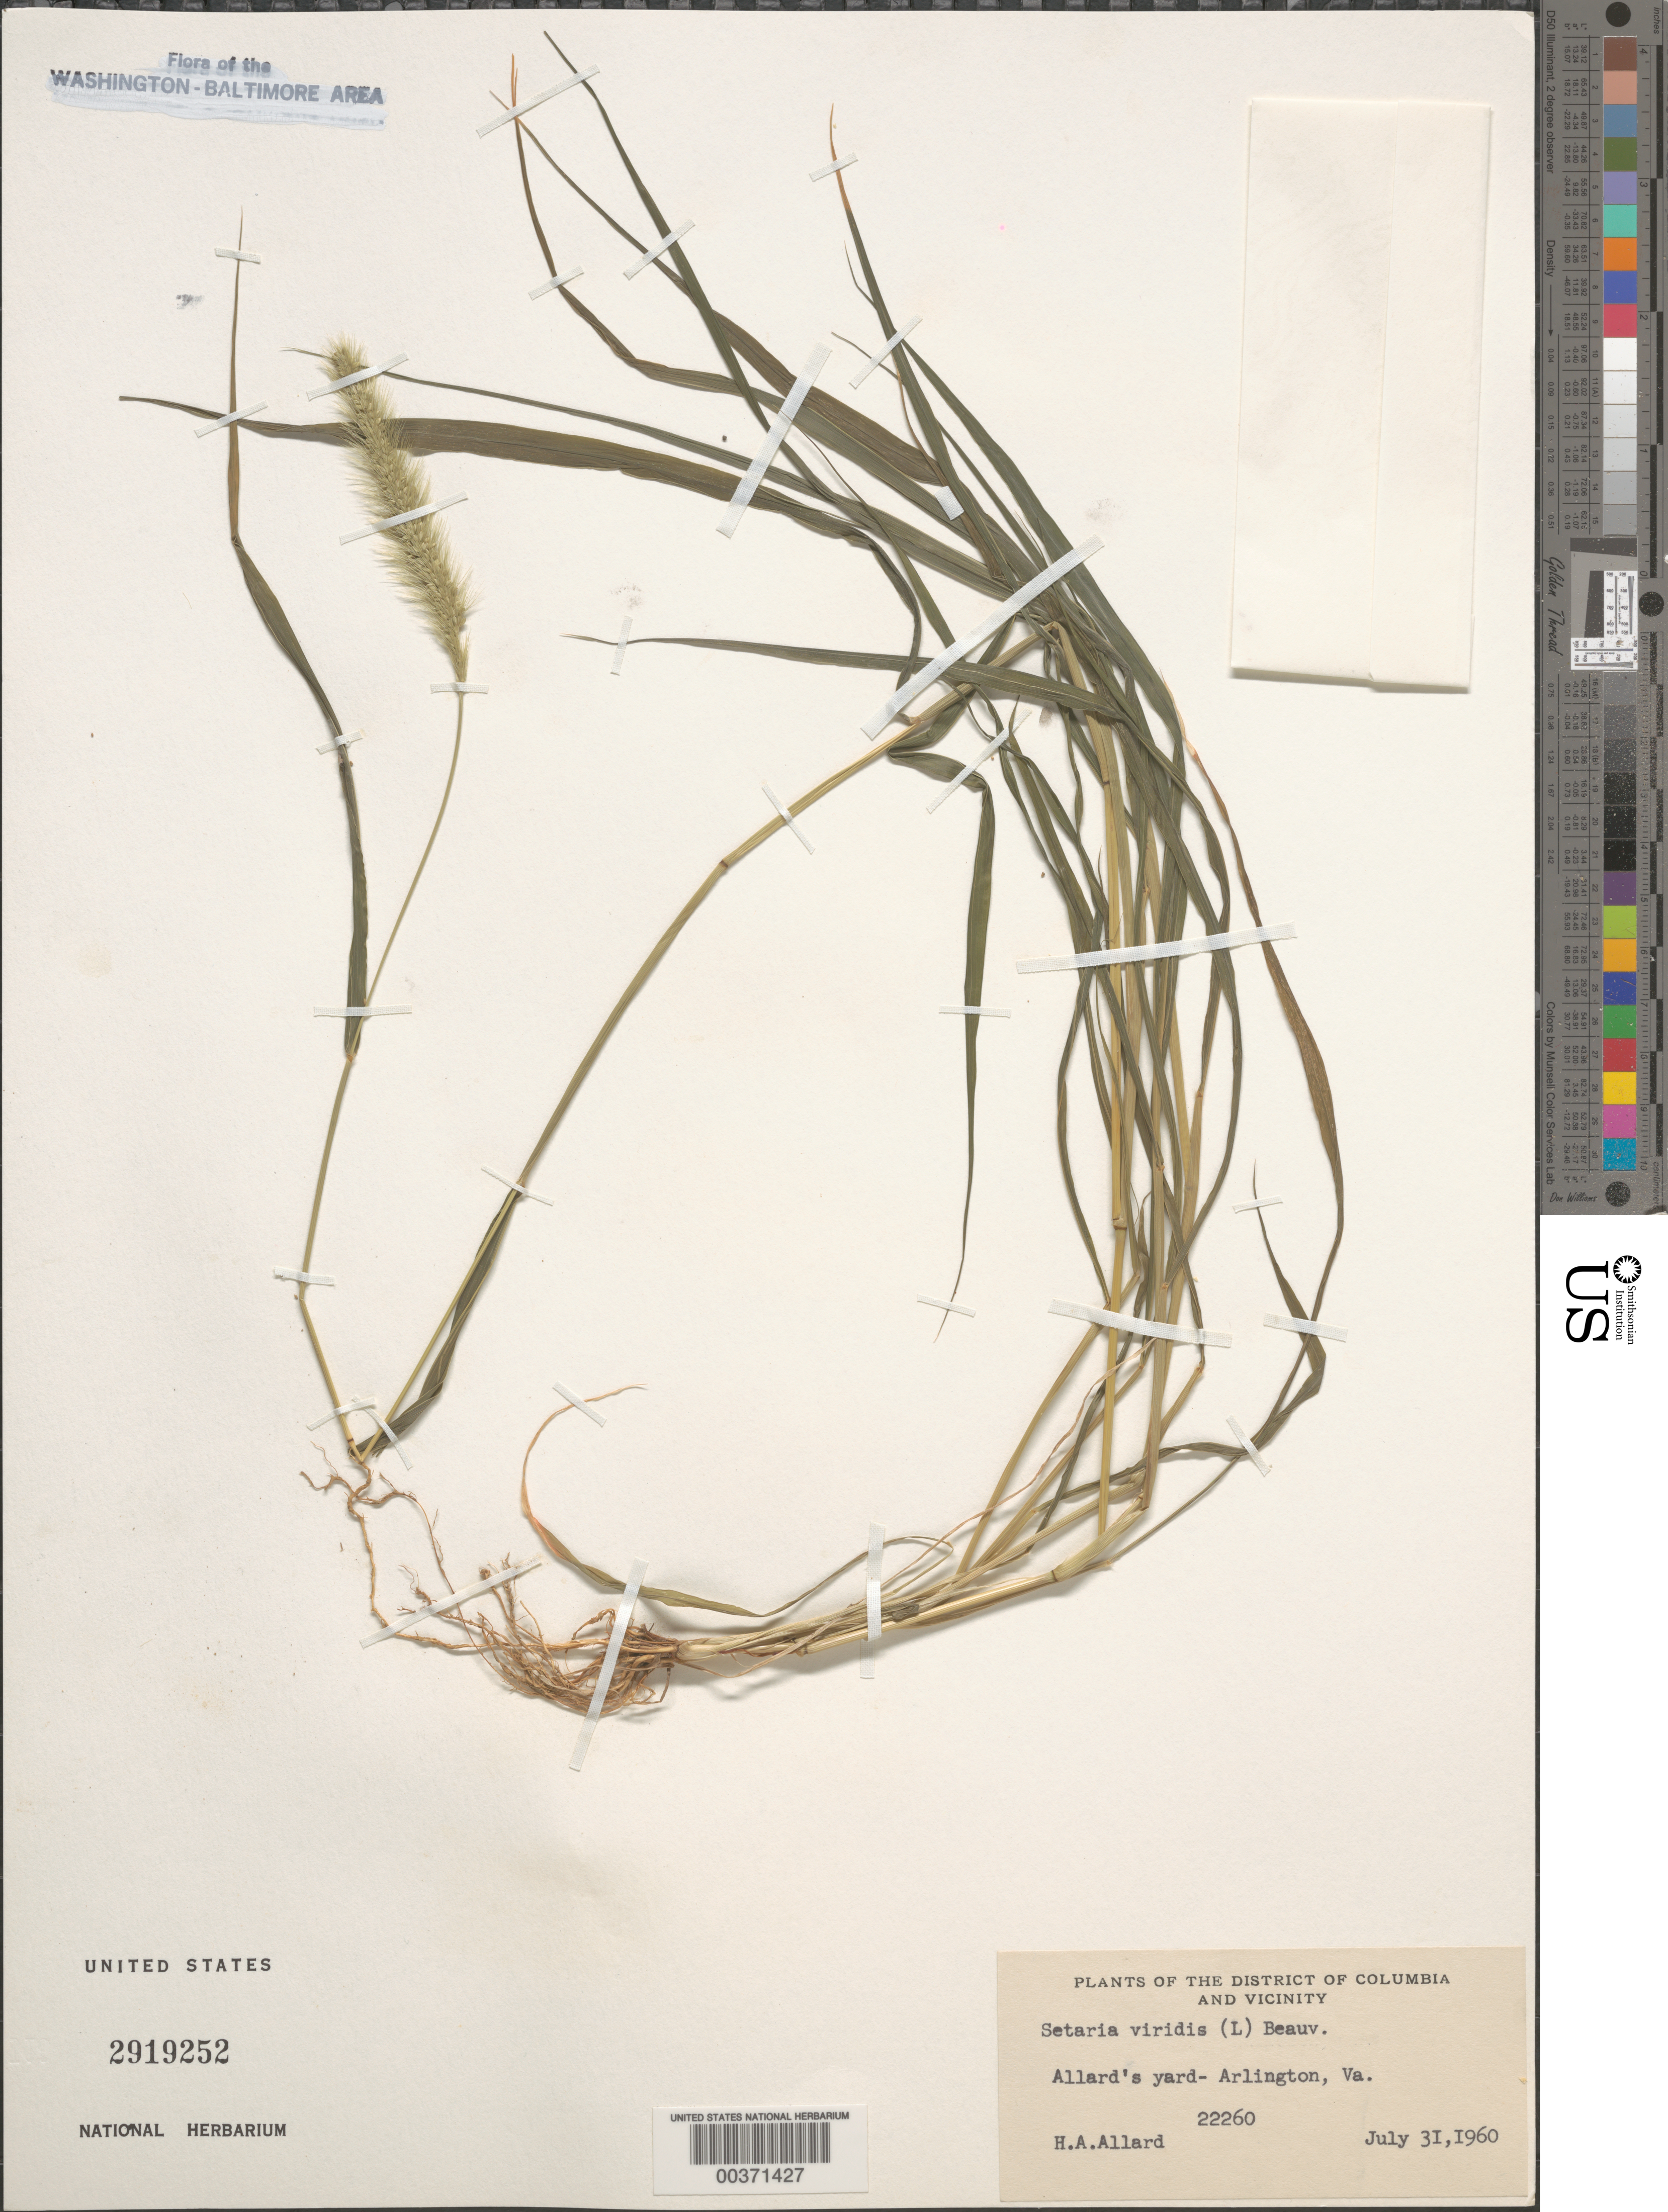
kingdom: Plantae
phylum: Tracheophyta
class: Liliopsida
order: Poales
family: Poaceae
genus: Setaria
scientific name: Setaria viridis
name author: (L.) P. Beauv.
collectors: H. A. Allard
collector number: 22260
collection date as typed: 31 Jul 1960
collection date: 1960-07-31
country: United States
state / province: Virginia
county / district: Arlington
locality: Allards Yard, Arlington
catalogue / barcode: US 2919252